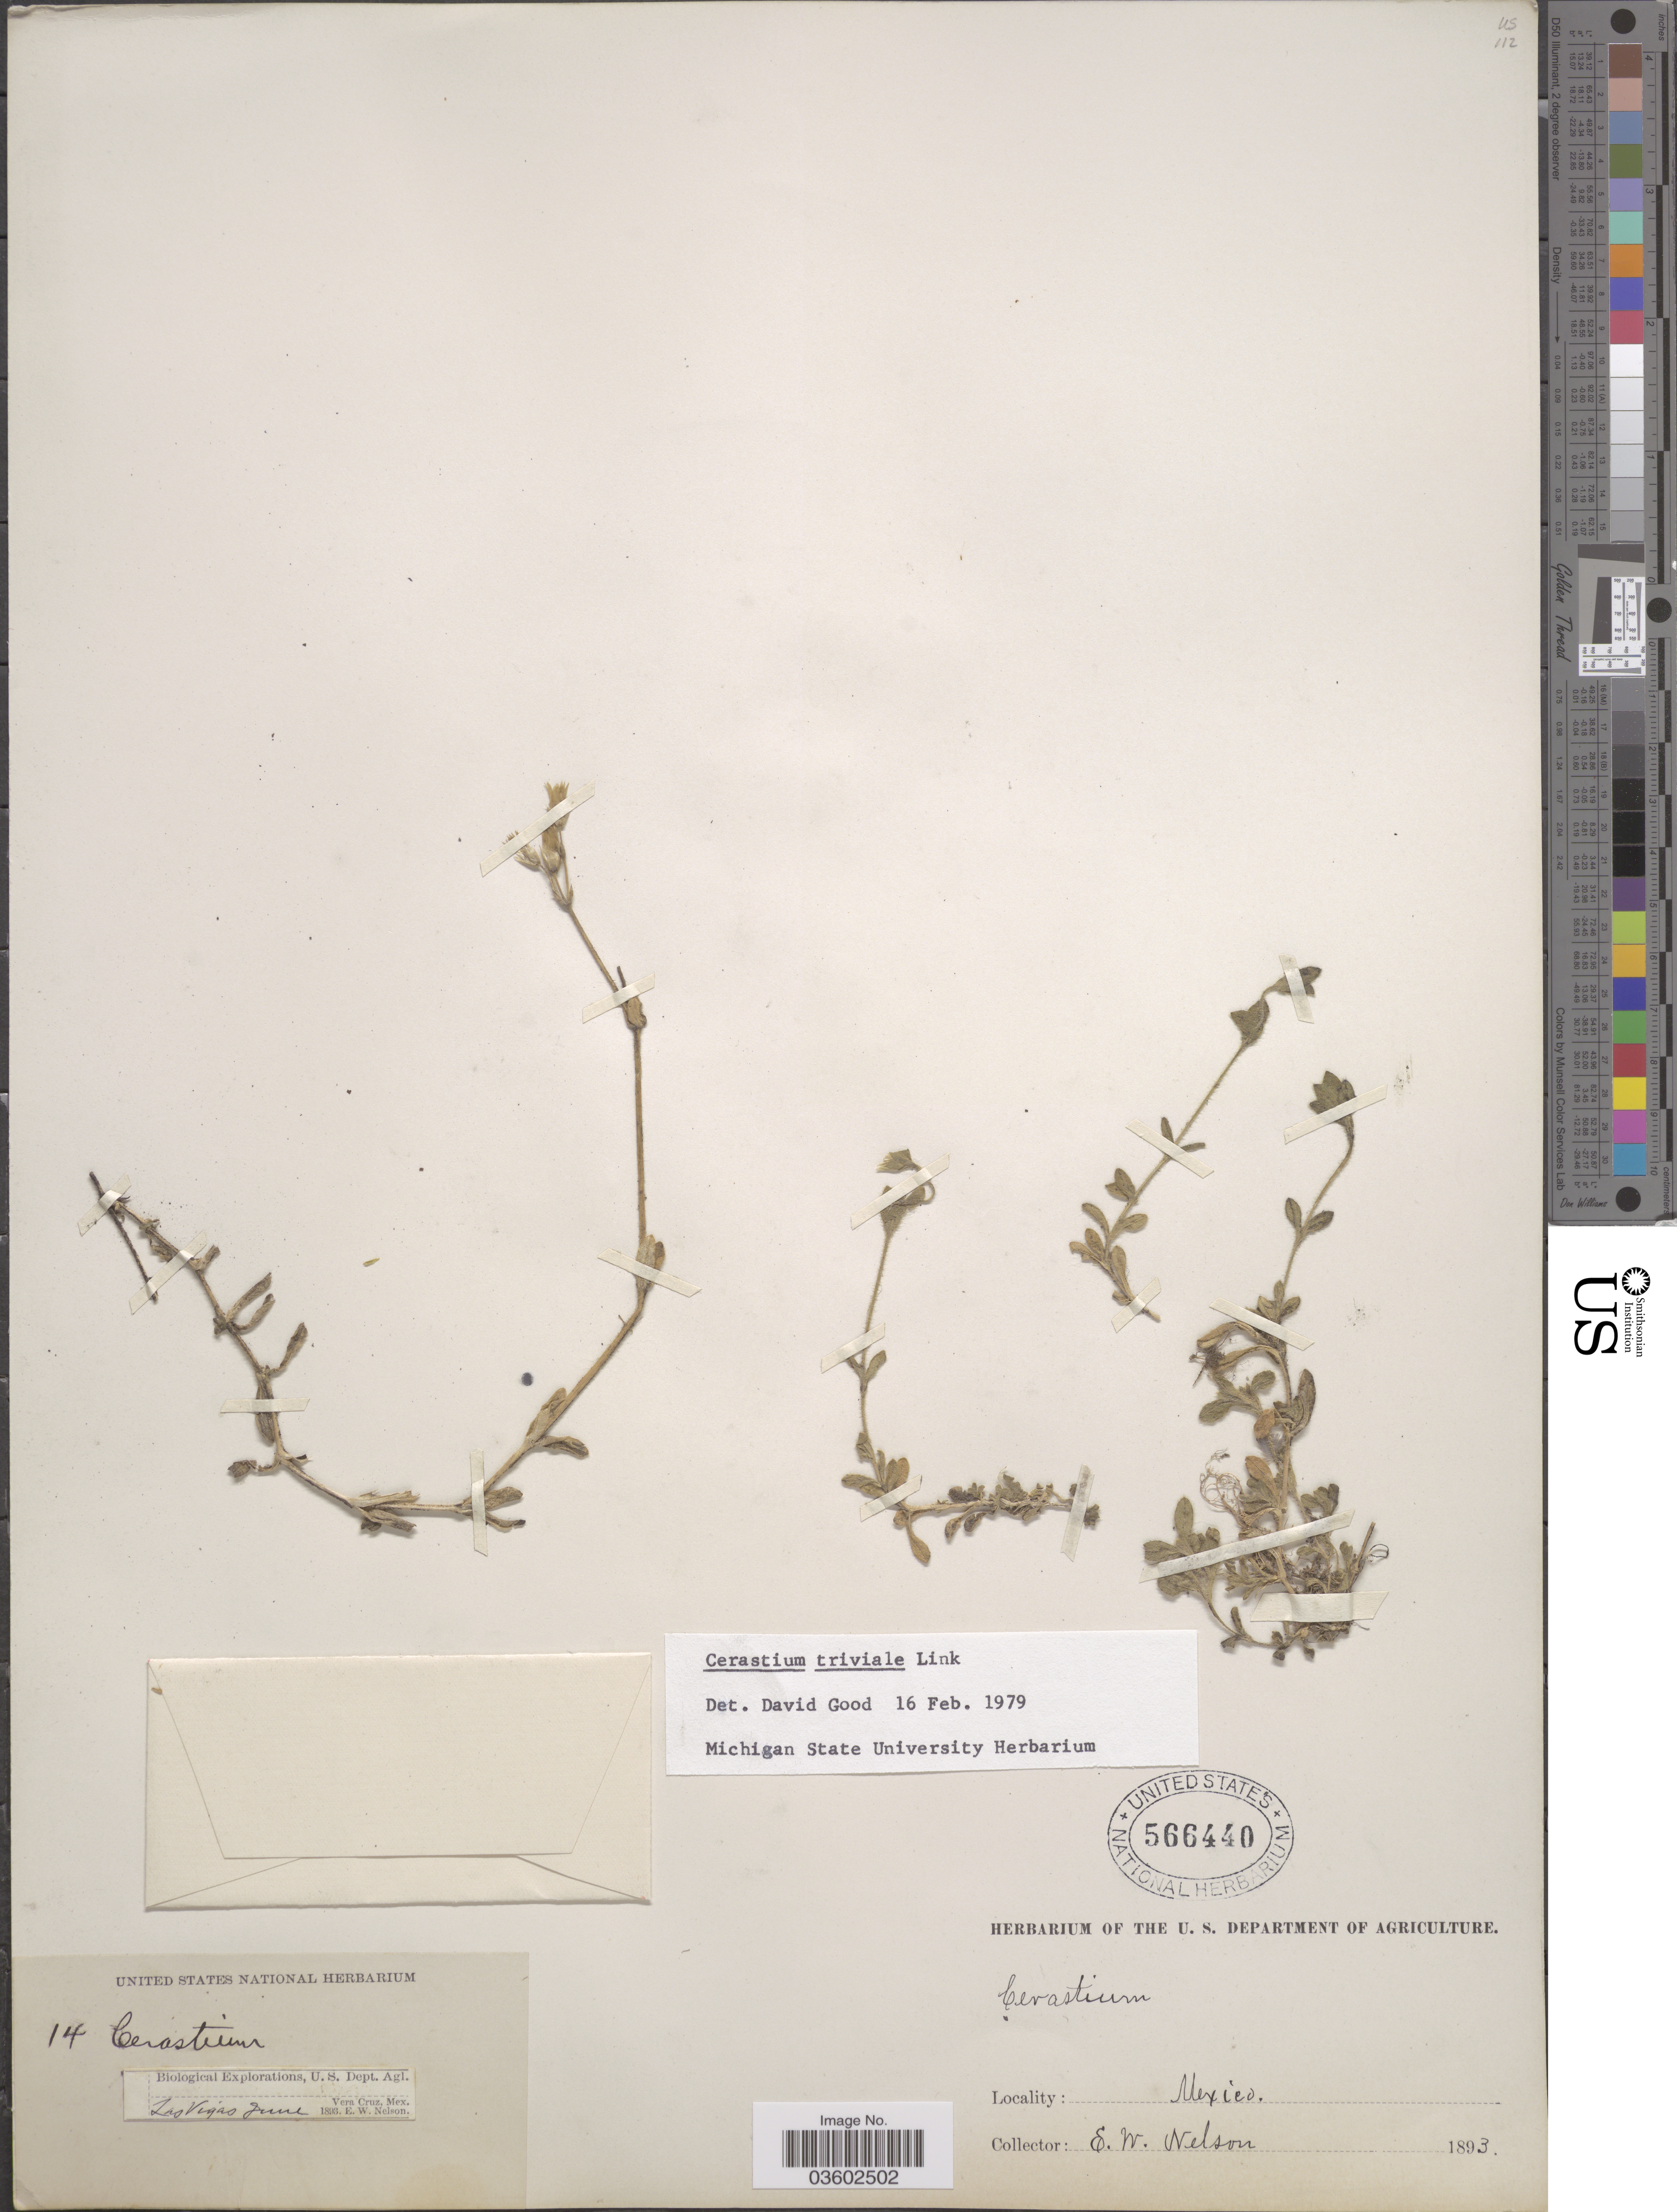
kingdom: Plantae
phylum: Tracheophyta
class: Magnoliopsida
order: Caryophyllales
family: Caryophyllaceae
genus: Cerastium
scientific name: Cerastium triviale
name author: Link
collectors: E. W. Nelson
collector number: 14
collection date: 1893-06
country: Mexico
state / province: Veracruz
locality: Las Vigas, Vera Cruz.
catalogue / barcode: US 566440